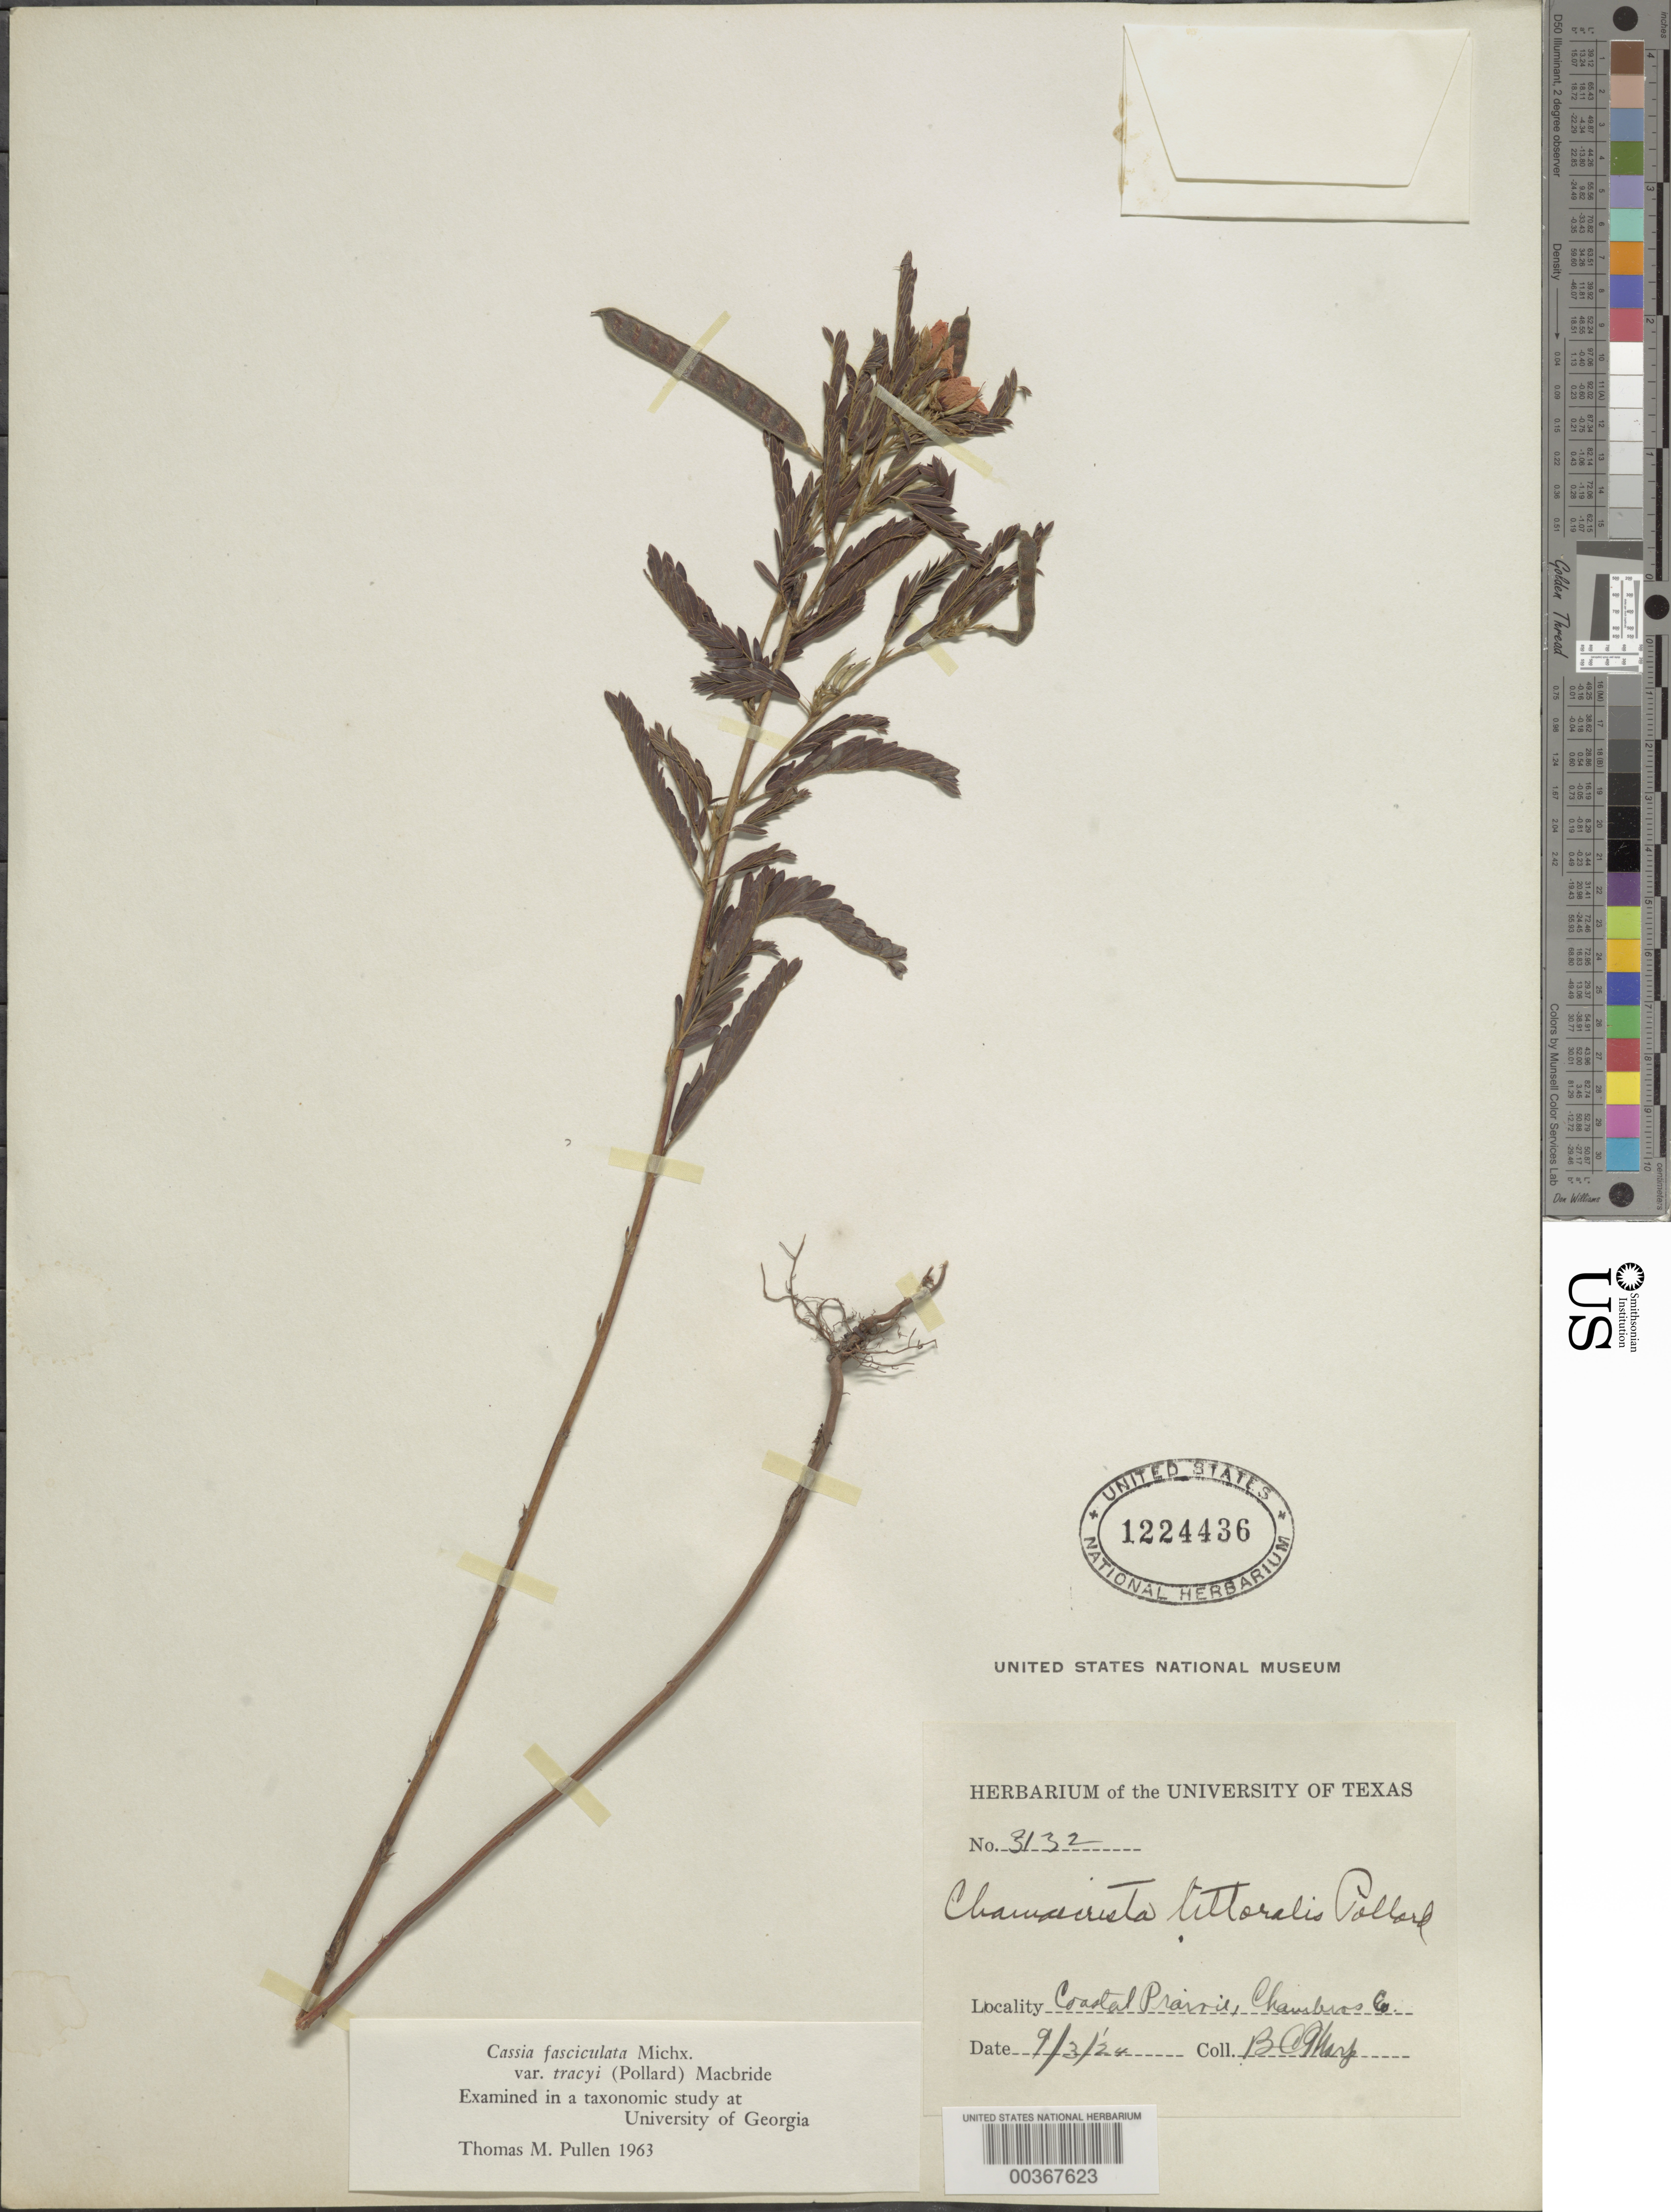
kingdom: Plantae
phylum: Tracheophyta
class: Magnoliopsida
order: Fabales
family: Fabaceae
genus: Chamaecrista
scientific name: Chamaecrista fasciculata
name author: (Michx.) Greene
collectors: B. C. Tharp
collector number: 3132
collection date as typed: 03 Sep 1924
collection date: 1924-09-03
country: United States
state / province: Texas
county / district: Chambers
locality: Coastal prairie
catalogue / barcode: US 1224436